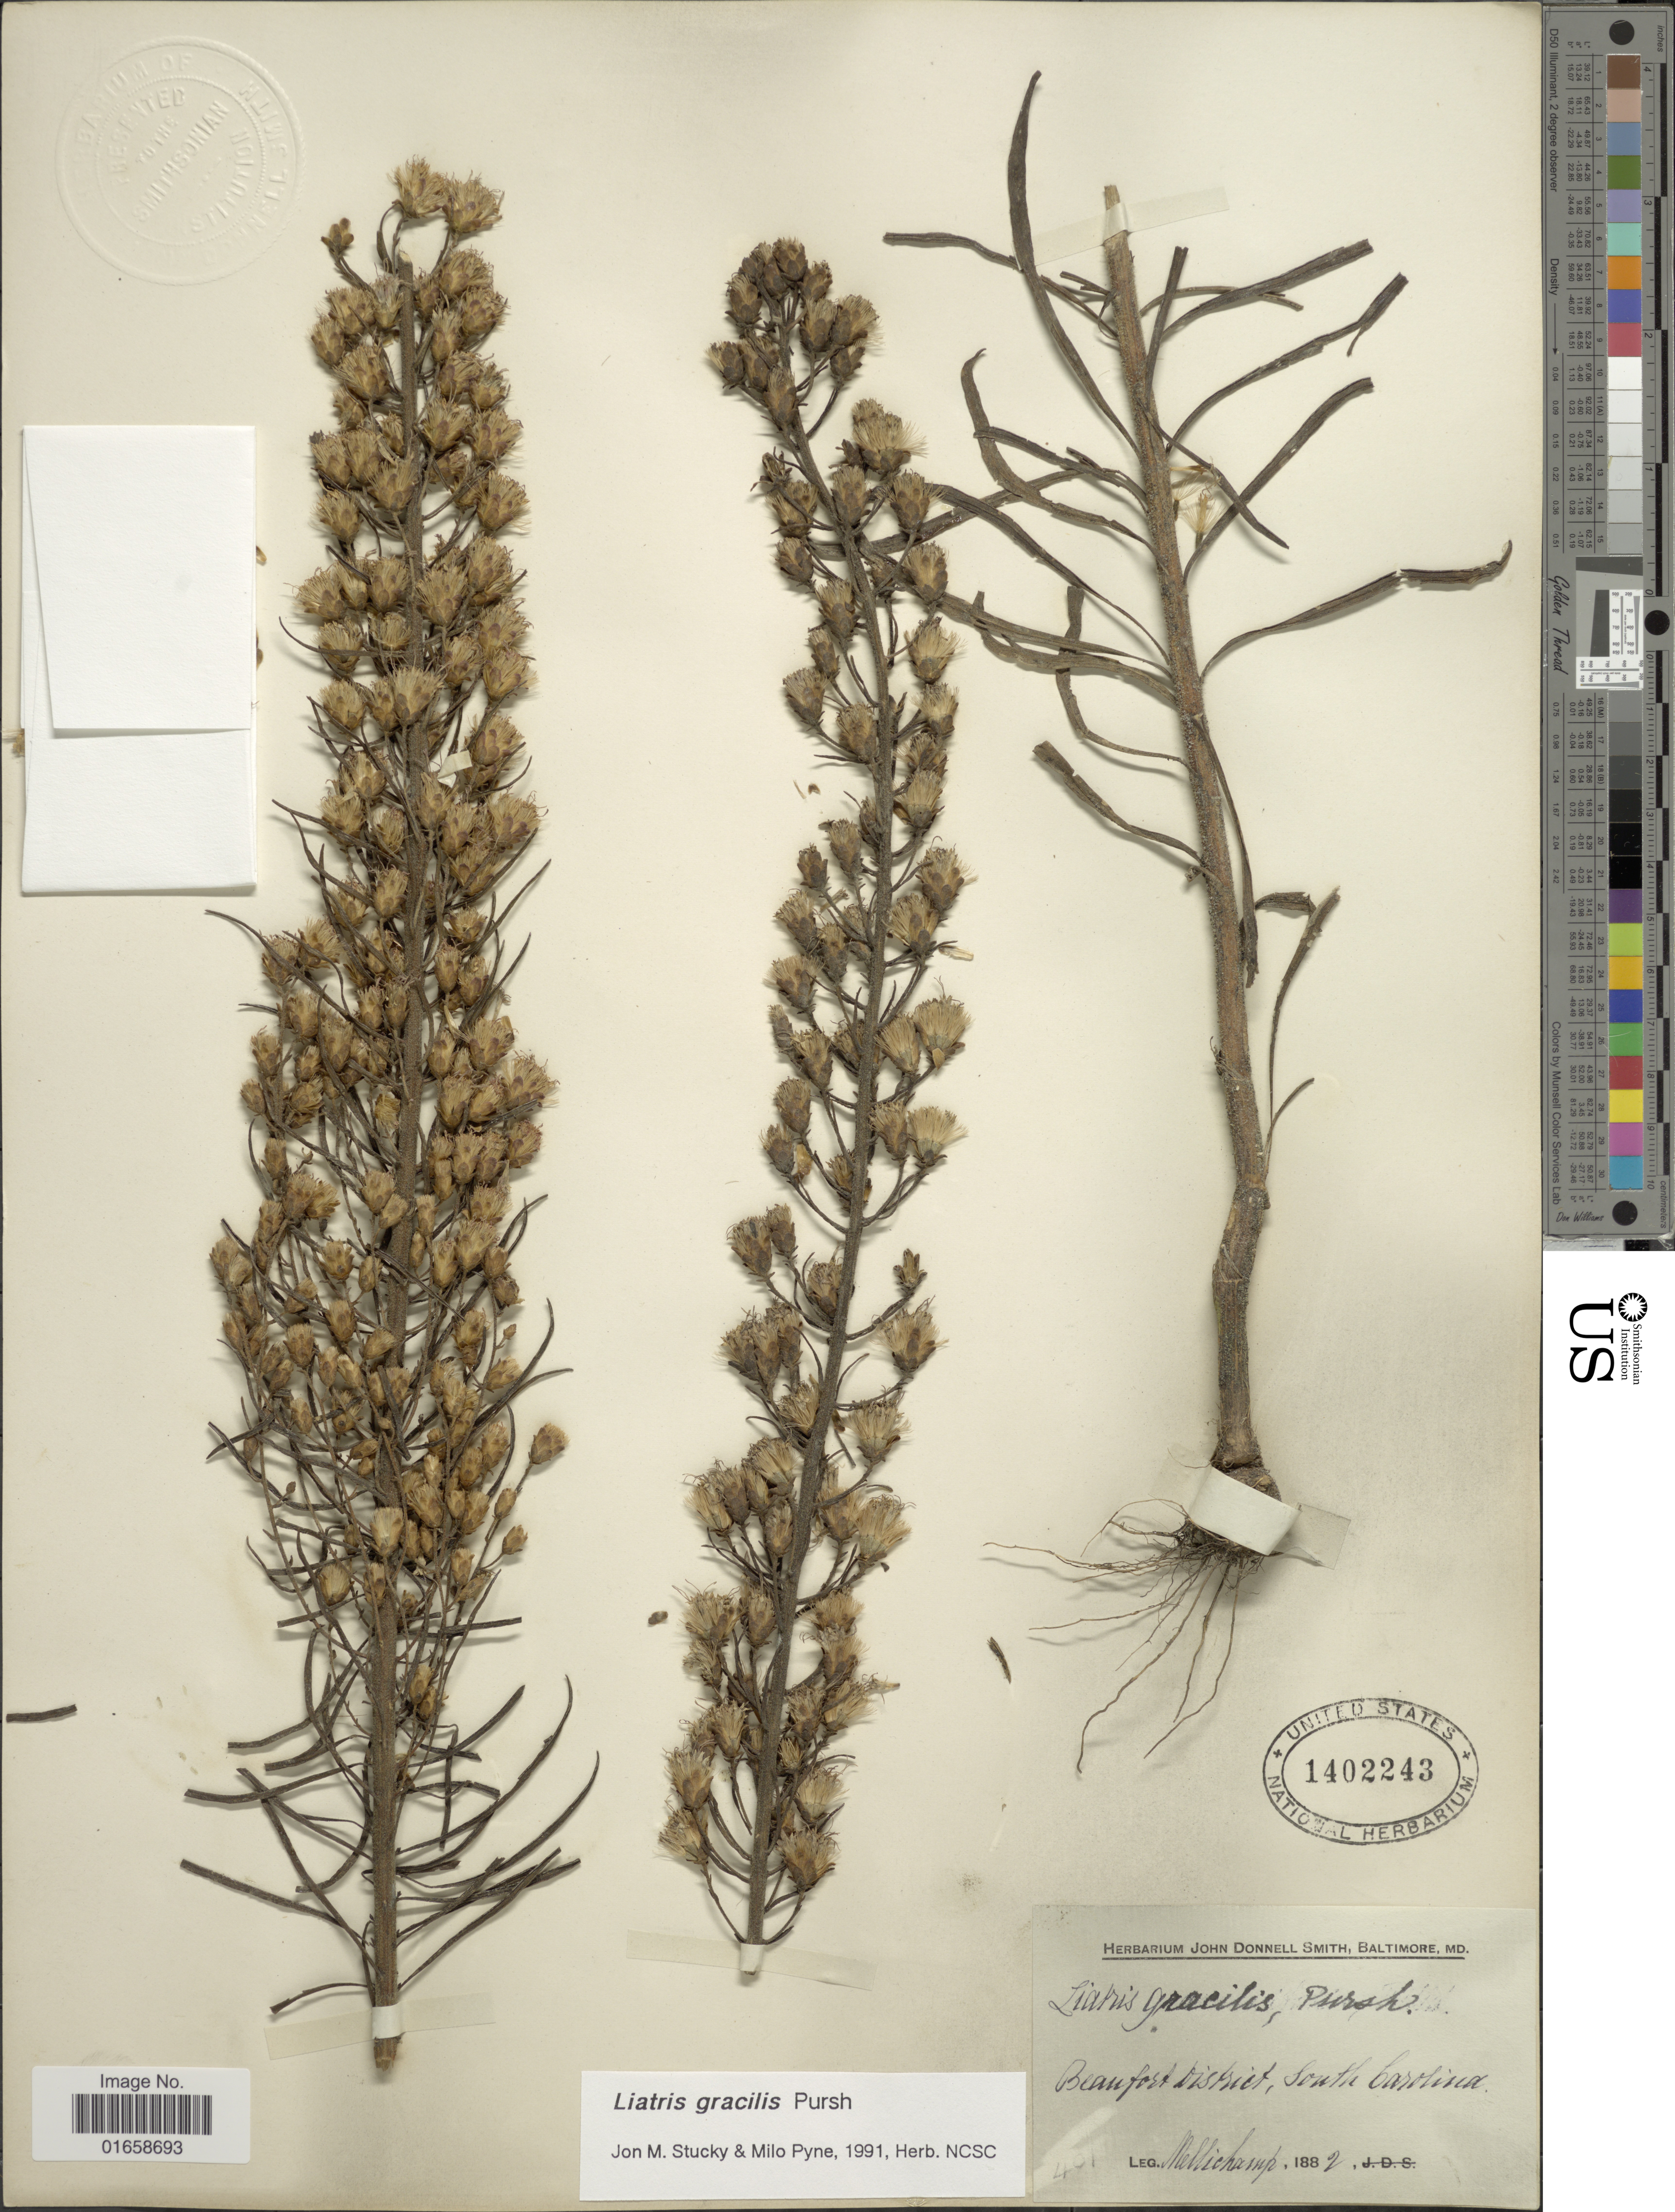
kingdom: Plantae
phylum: Tracheophyta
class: Magnoliopsida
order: Asterales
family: Asteraceae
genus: Liatris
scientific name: Liatris gracilis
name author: Pursh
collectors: -. Mellichamp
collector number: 401*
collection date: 1882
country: United States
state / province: South Carolina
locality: Beaufort District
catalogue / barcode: US 1402243